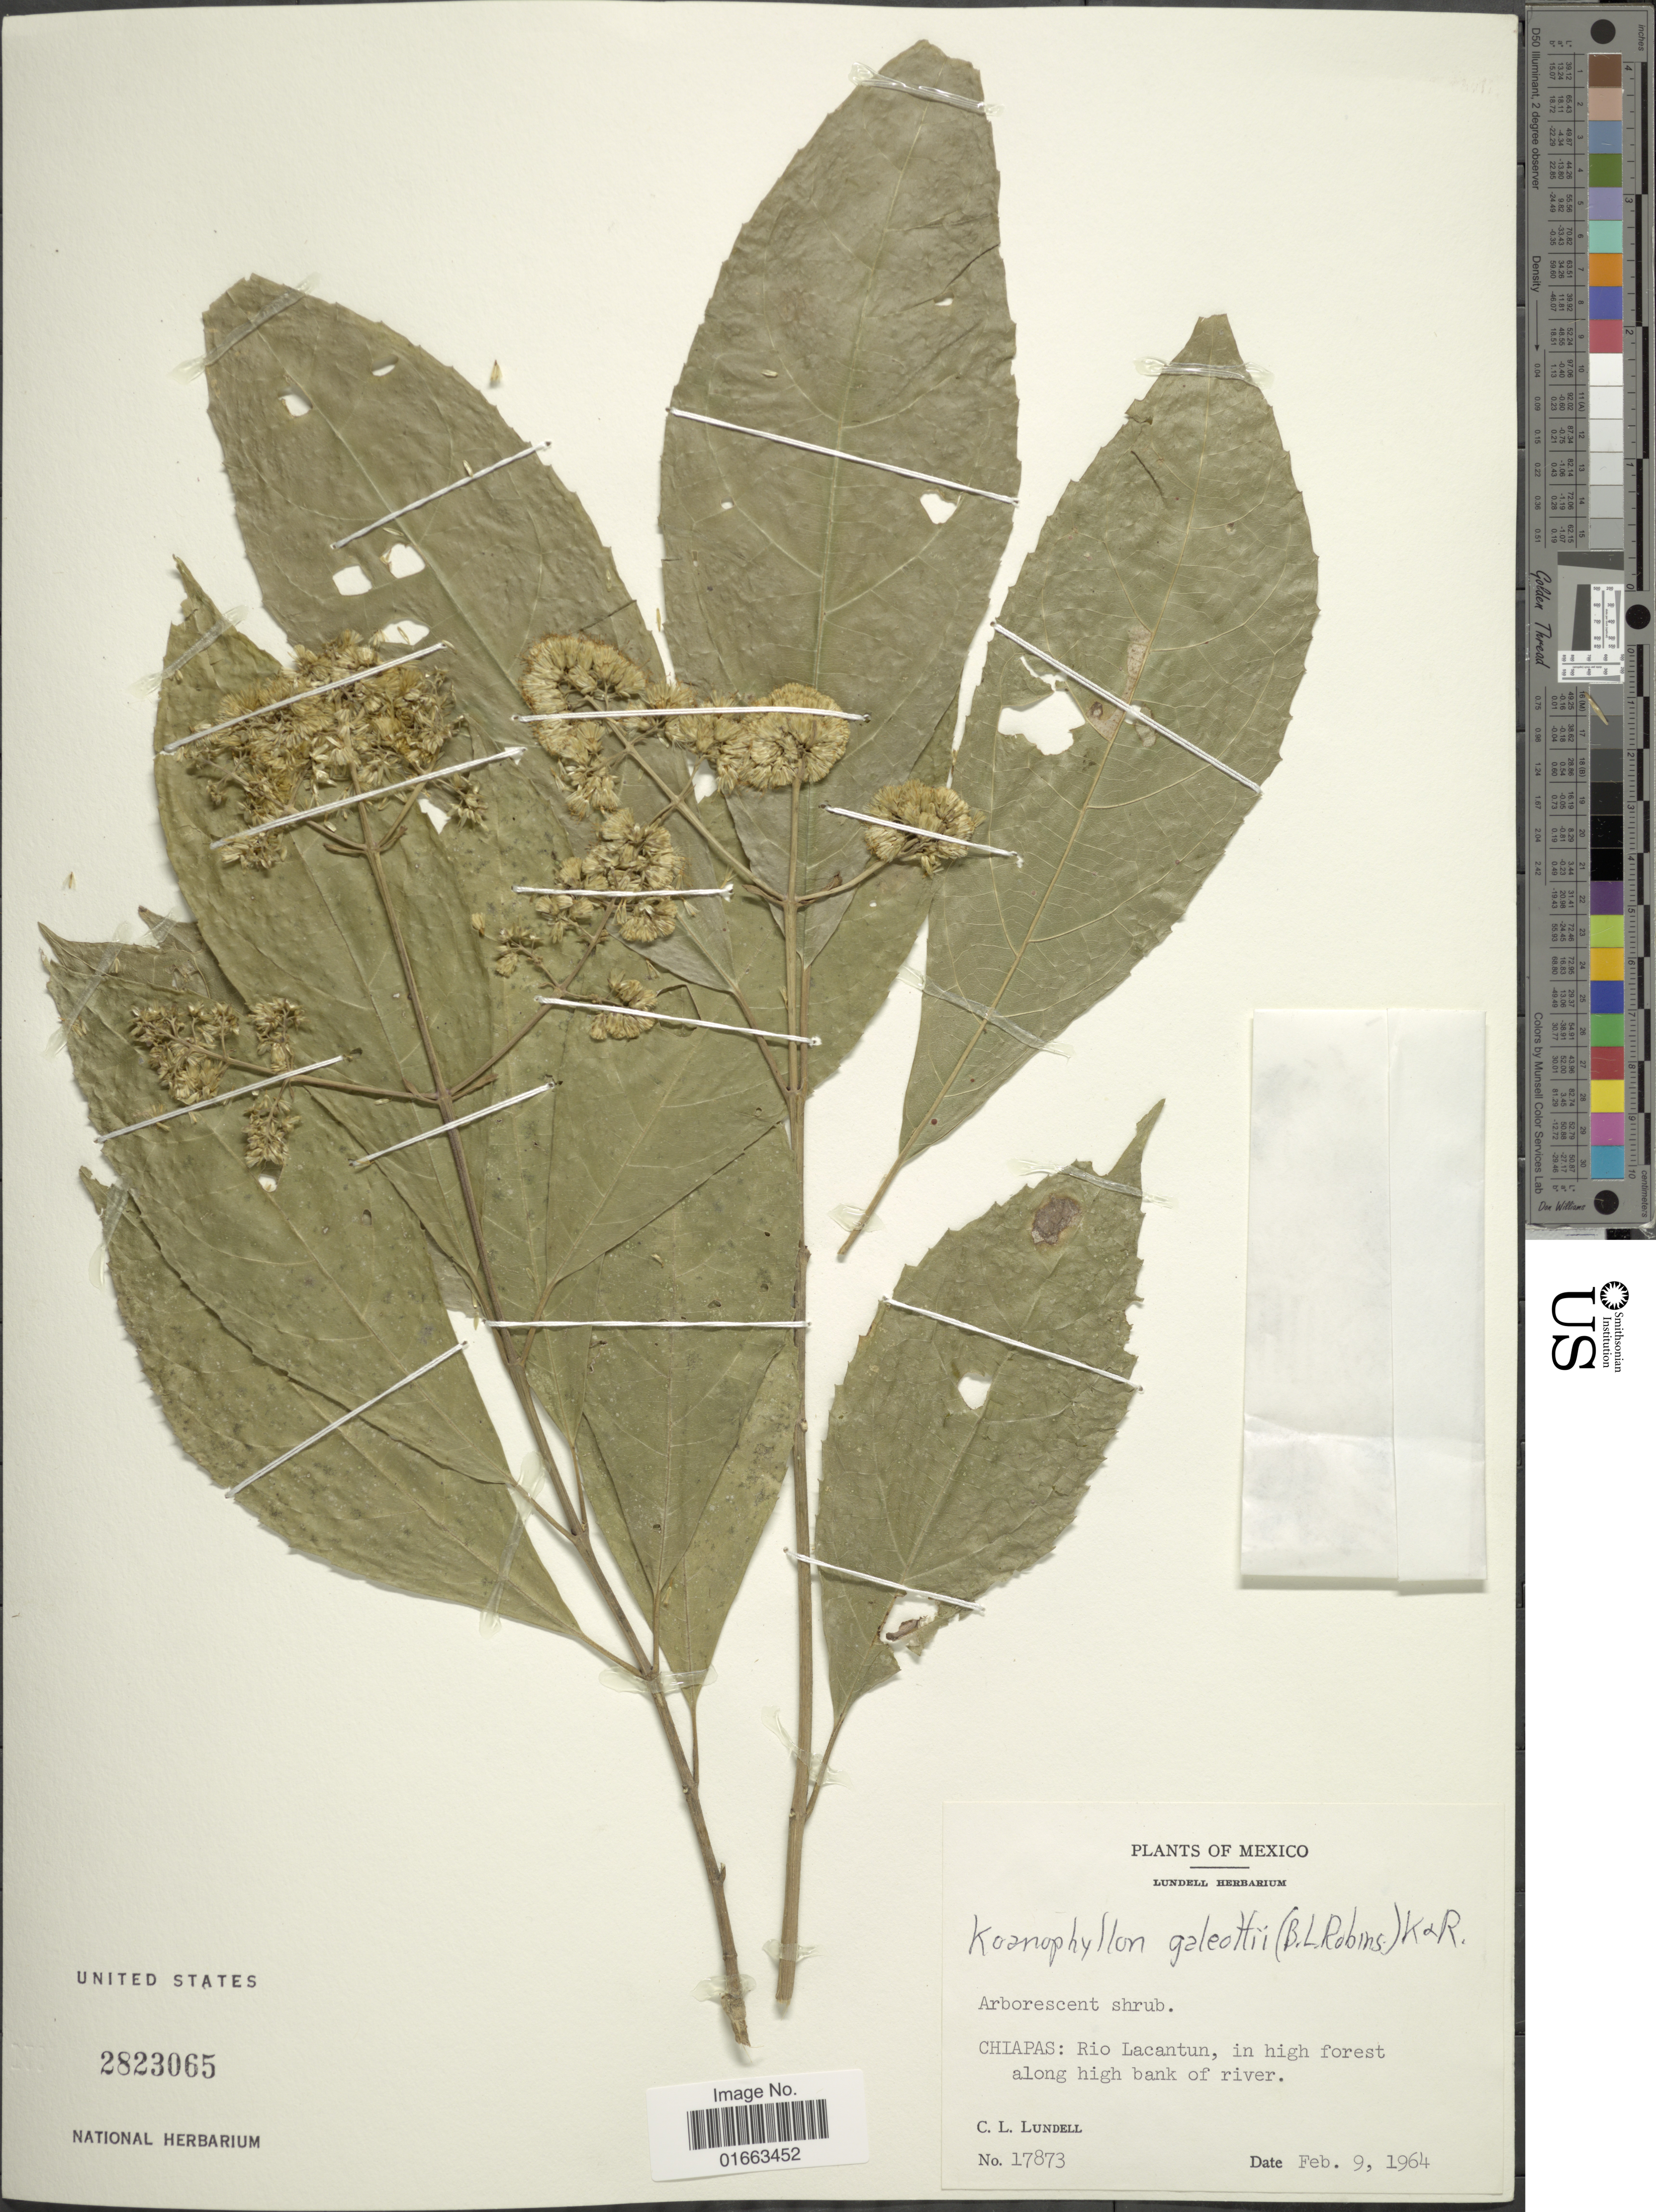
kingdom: Plantae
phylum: Tracheophyta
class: Magnoliopsida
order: Asterales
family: Asteraceae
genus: Koanophyllon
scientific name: Koanophyllon galeottii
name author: (B.L. Rob.) R.M. King & H. Rob.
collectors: C. L. Lundell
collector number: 17873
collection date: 1964-02-09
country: Mexico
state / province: Chiapas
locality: Rio Lacantun, in high forest along high bank of river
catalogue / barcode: US 2823065